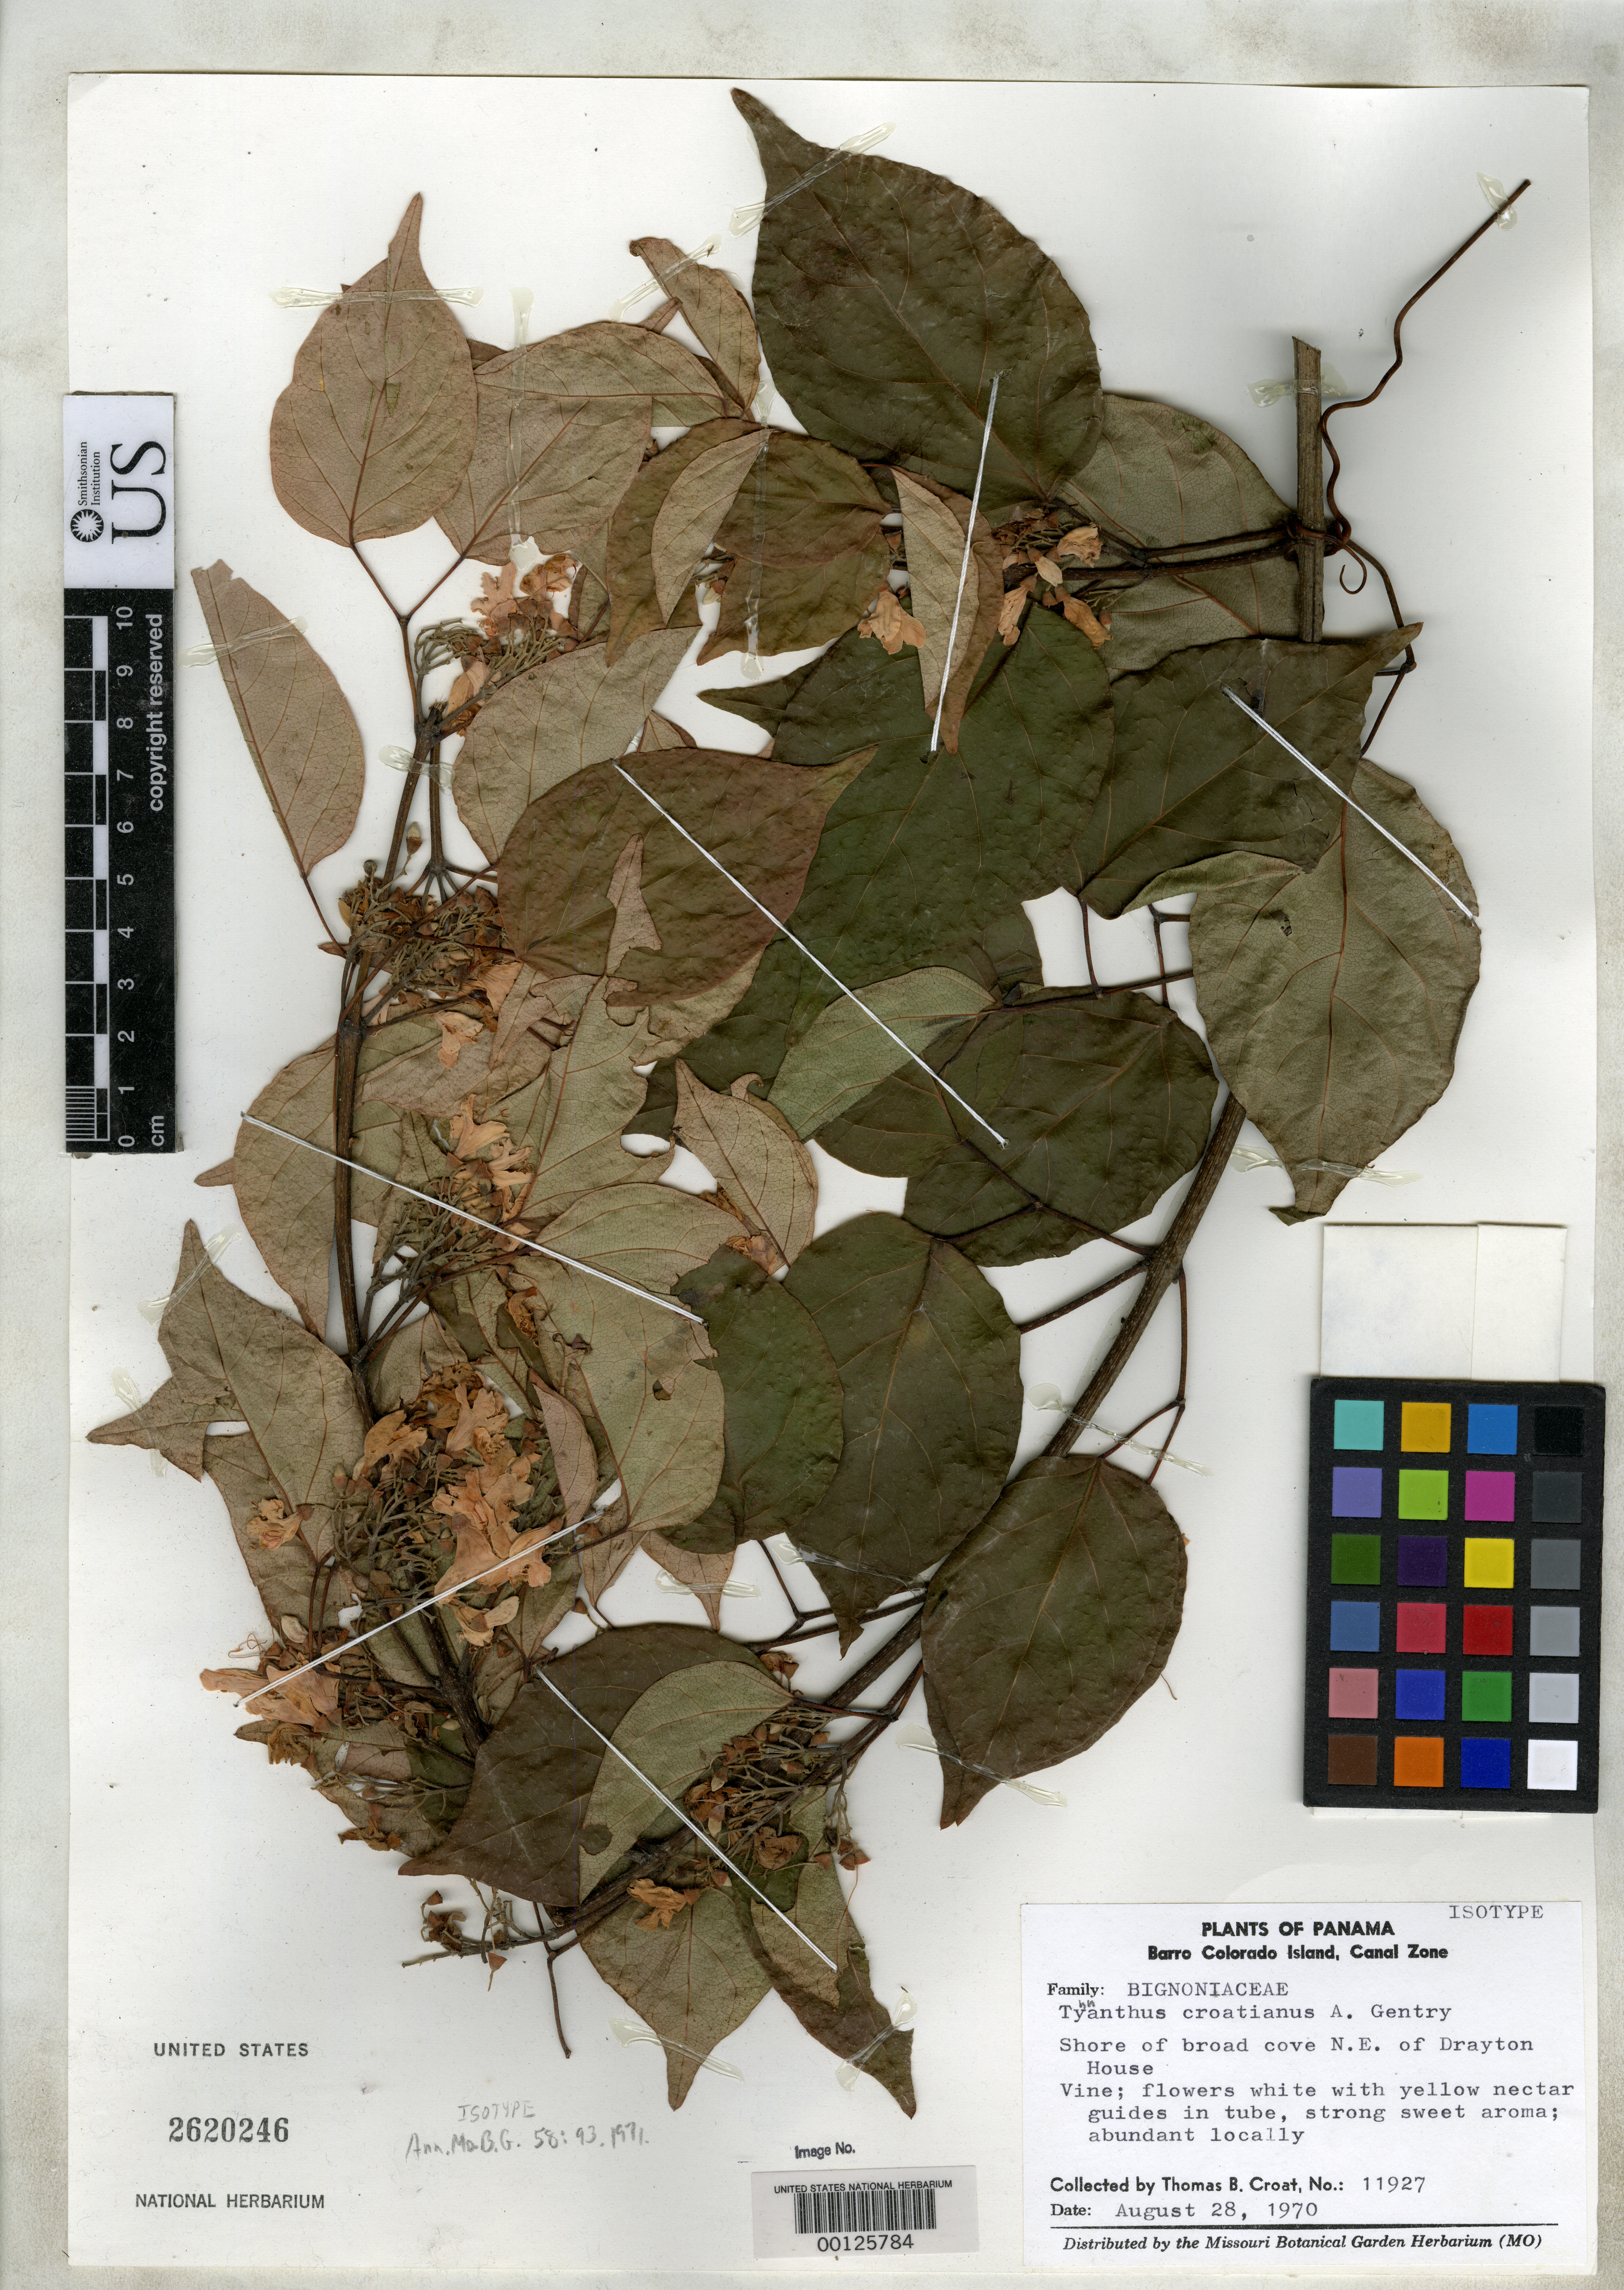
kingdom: Plantae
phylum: Tracheophyta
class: Magnoliopsida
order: Lamiales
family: Bignoniaceae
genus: Tynnanthus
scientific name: Tynnanthus croatianus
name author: A.H. Gentry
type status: Isotype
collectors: T. B. Croat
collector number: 11927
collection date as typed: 28 Aug 1970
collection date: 1970-08-28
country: Panama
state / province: Panamá Oeste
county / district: Canal Zone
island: Barro Colorado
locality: NE of Drayton house.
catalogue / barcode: US 2620246